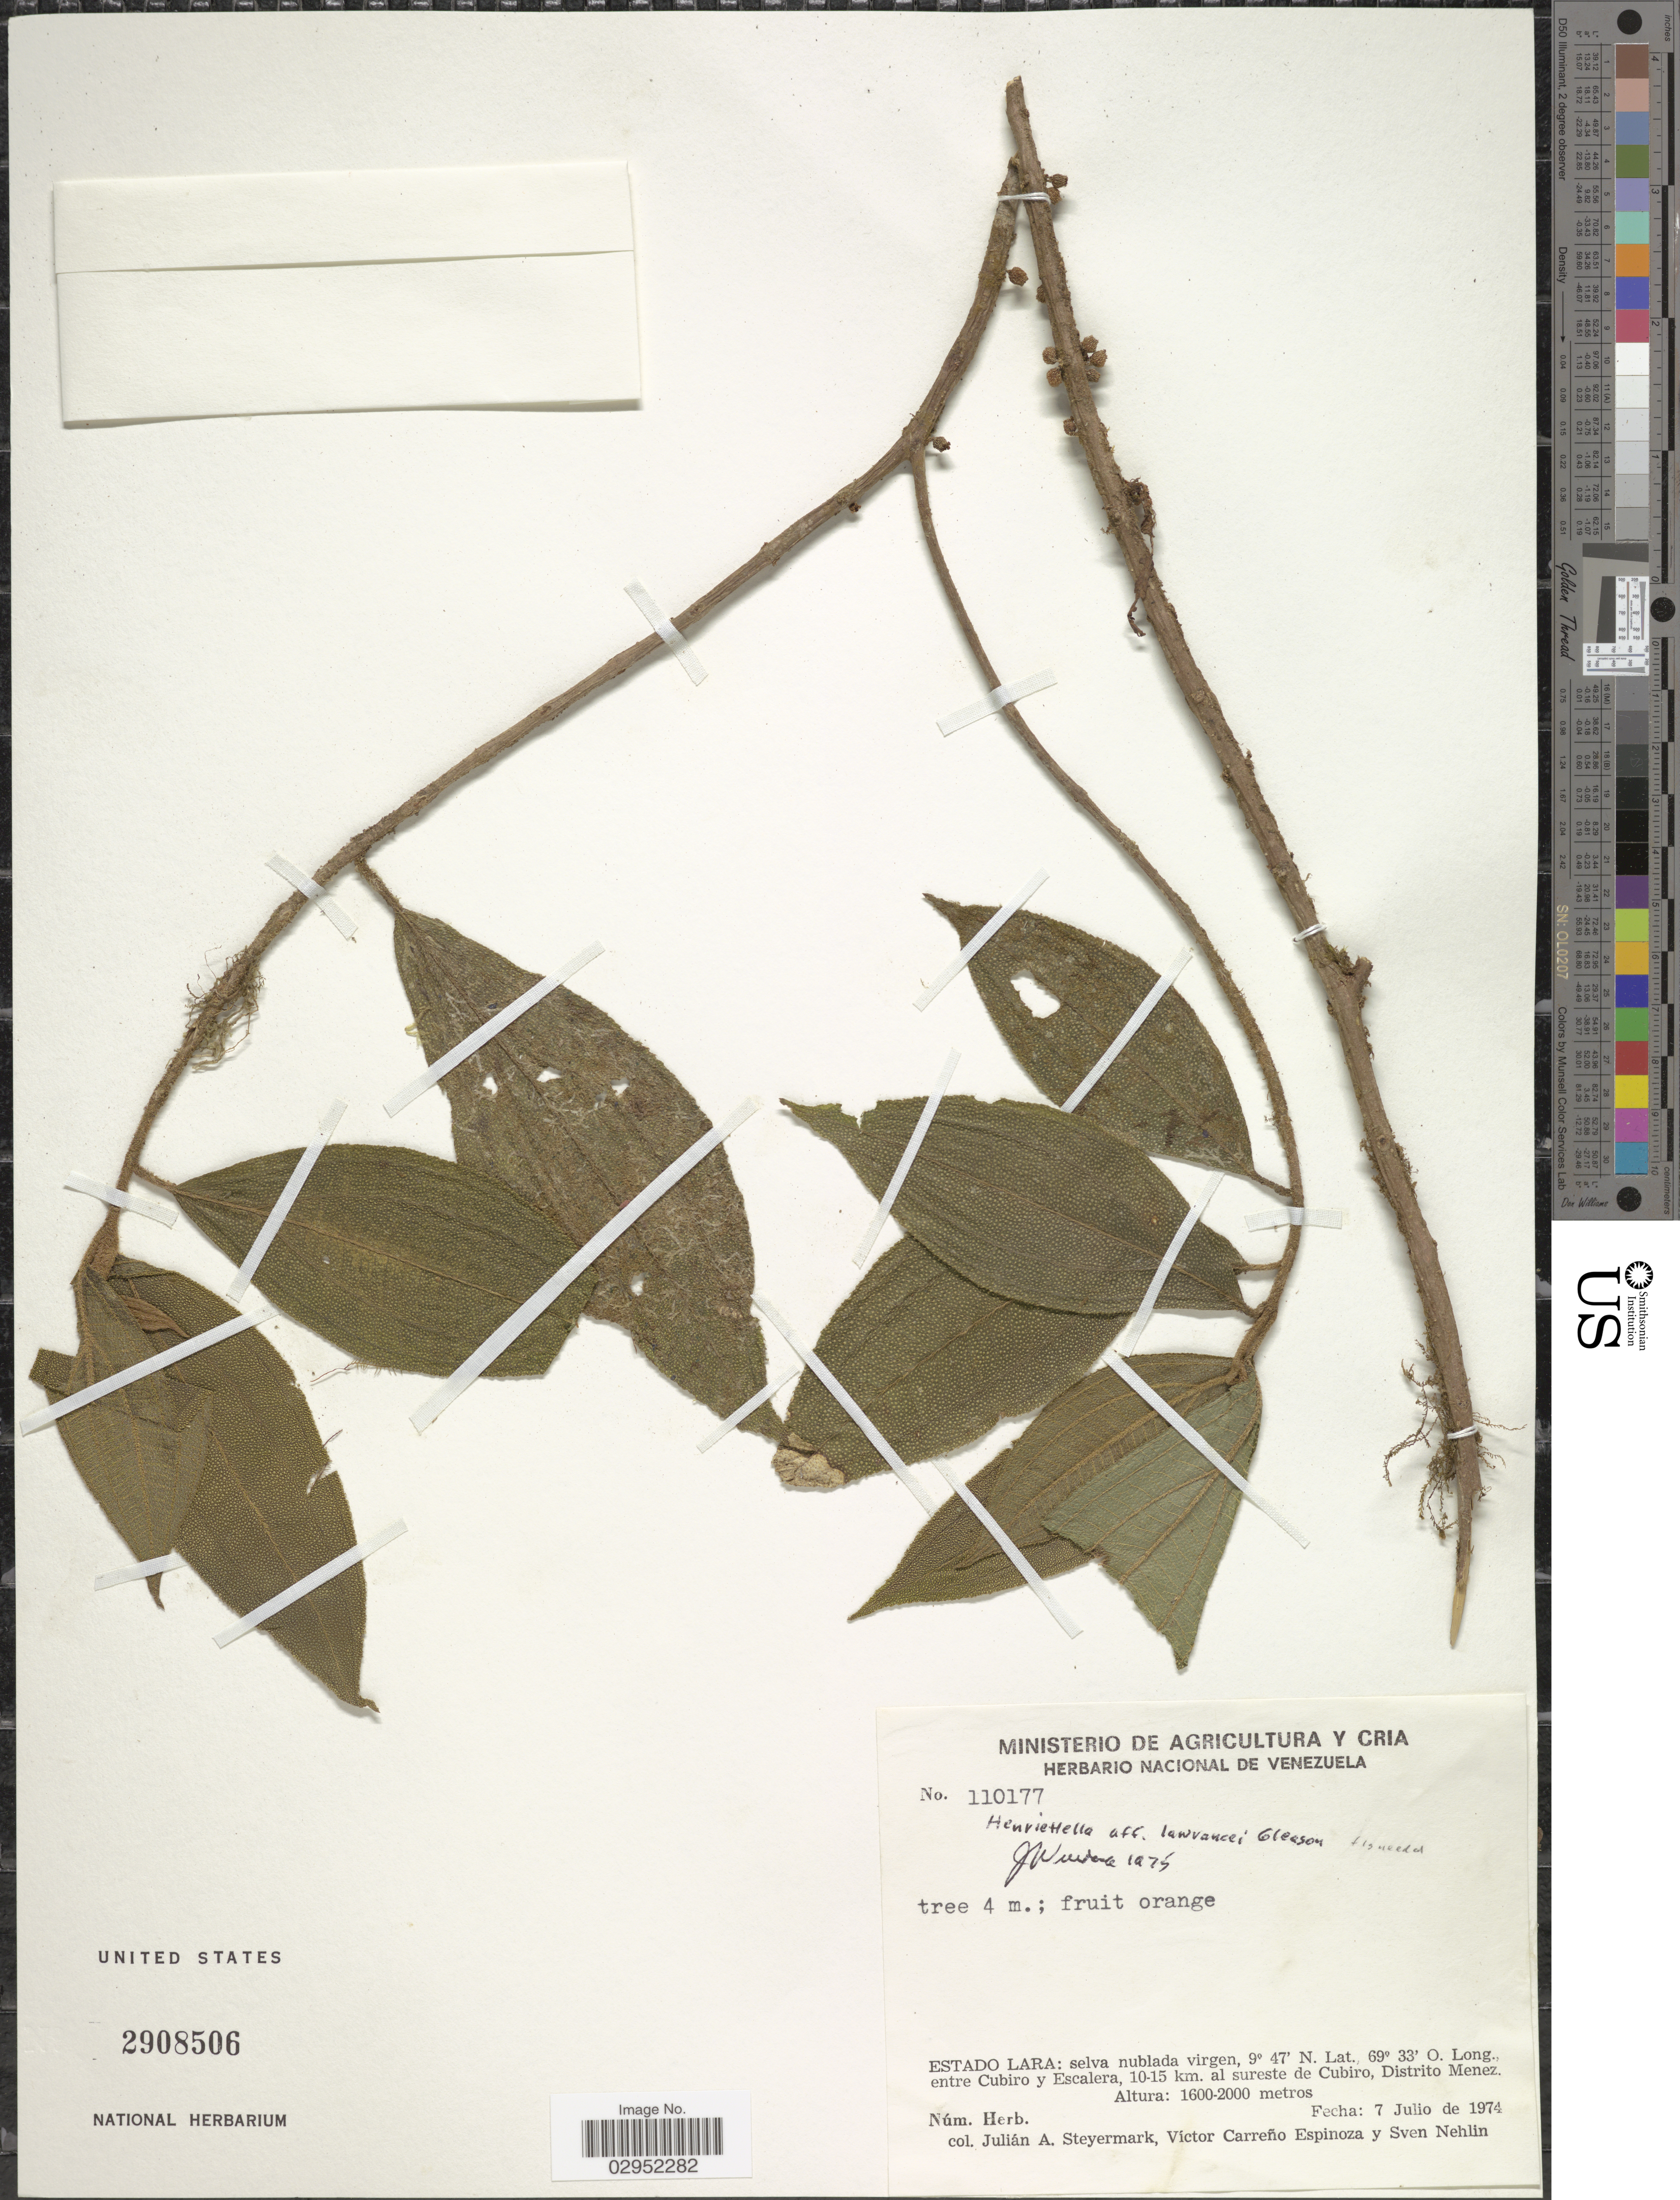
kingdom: Plantae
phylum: Tracheophyta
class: Magnoliopsida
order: Myrtales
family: Melastomataceae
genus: Henriettea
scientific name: Henriettea lawrancei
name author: (Gleason) Penneys et al.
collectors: J. Steyermark, V. Espinoza & S. Nehlin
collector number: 110177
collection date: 1974-07-07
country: Venezuela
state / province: Lara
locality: Selva nublada virgen, entre Cubiro y Escalera, 10-15 km. al sureste de Cubiro, Distrito Menez.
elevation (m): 1600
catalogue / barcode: US 2908506